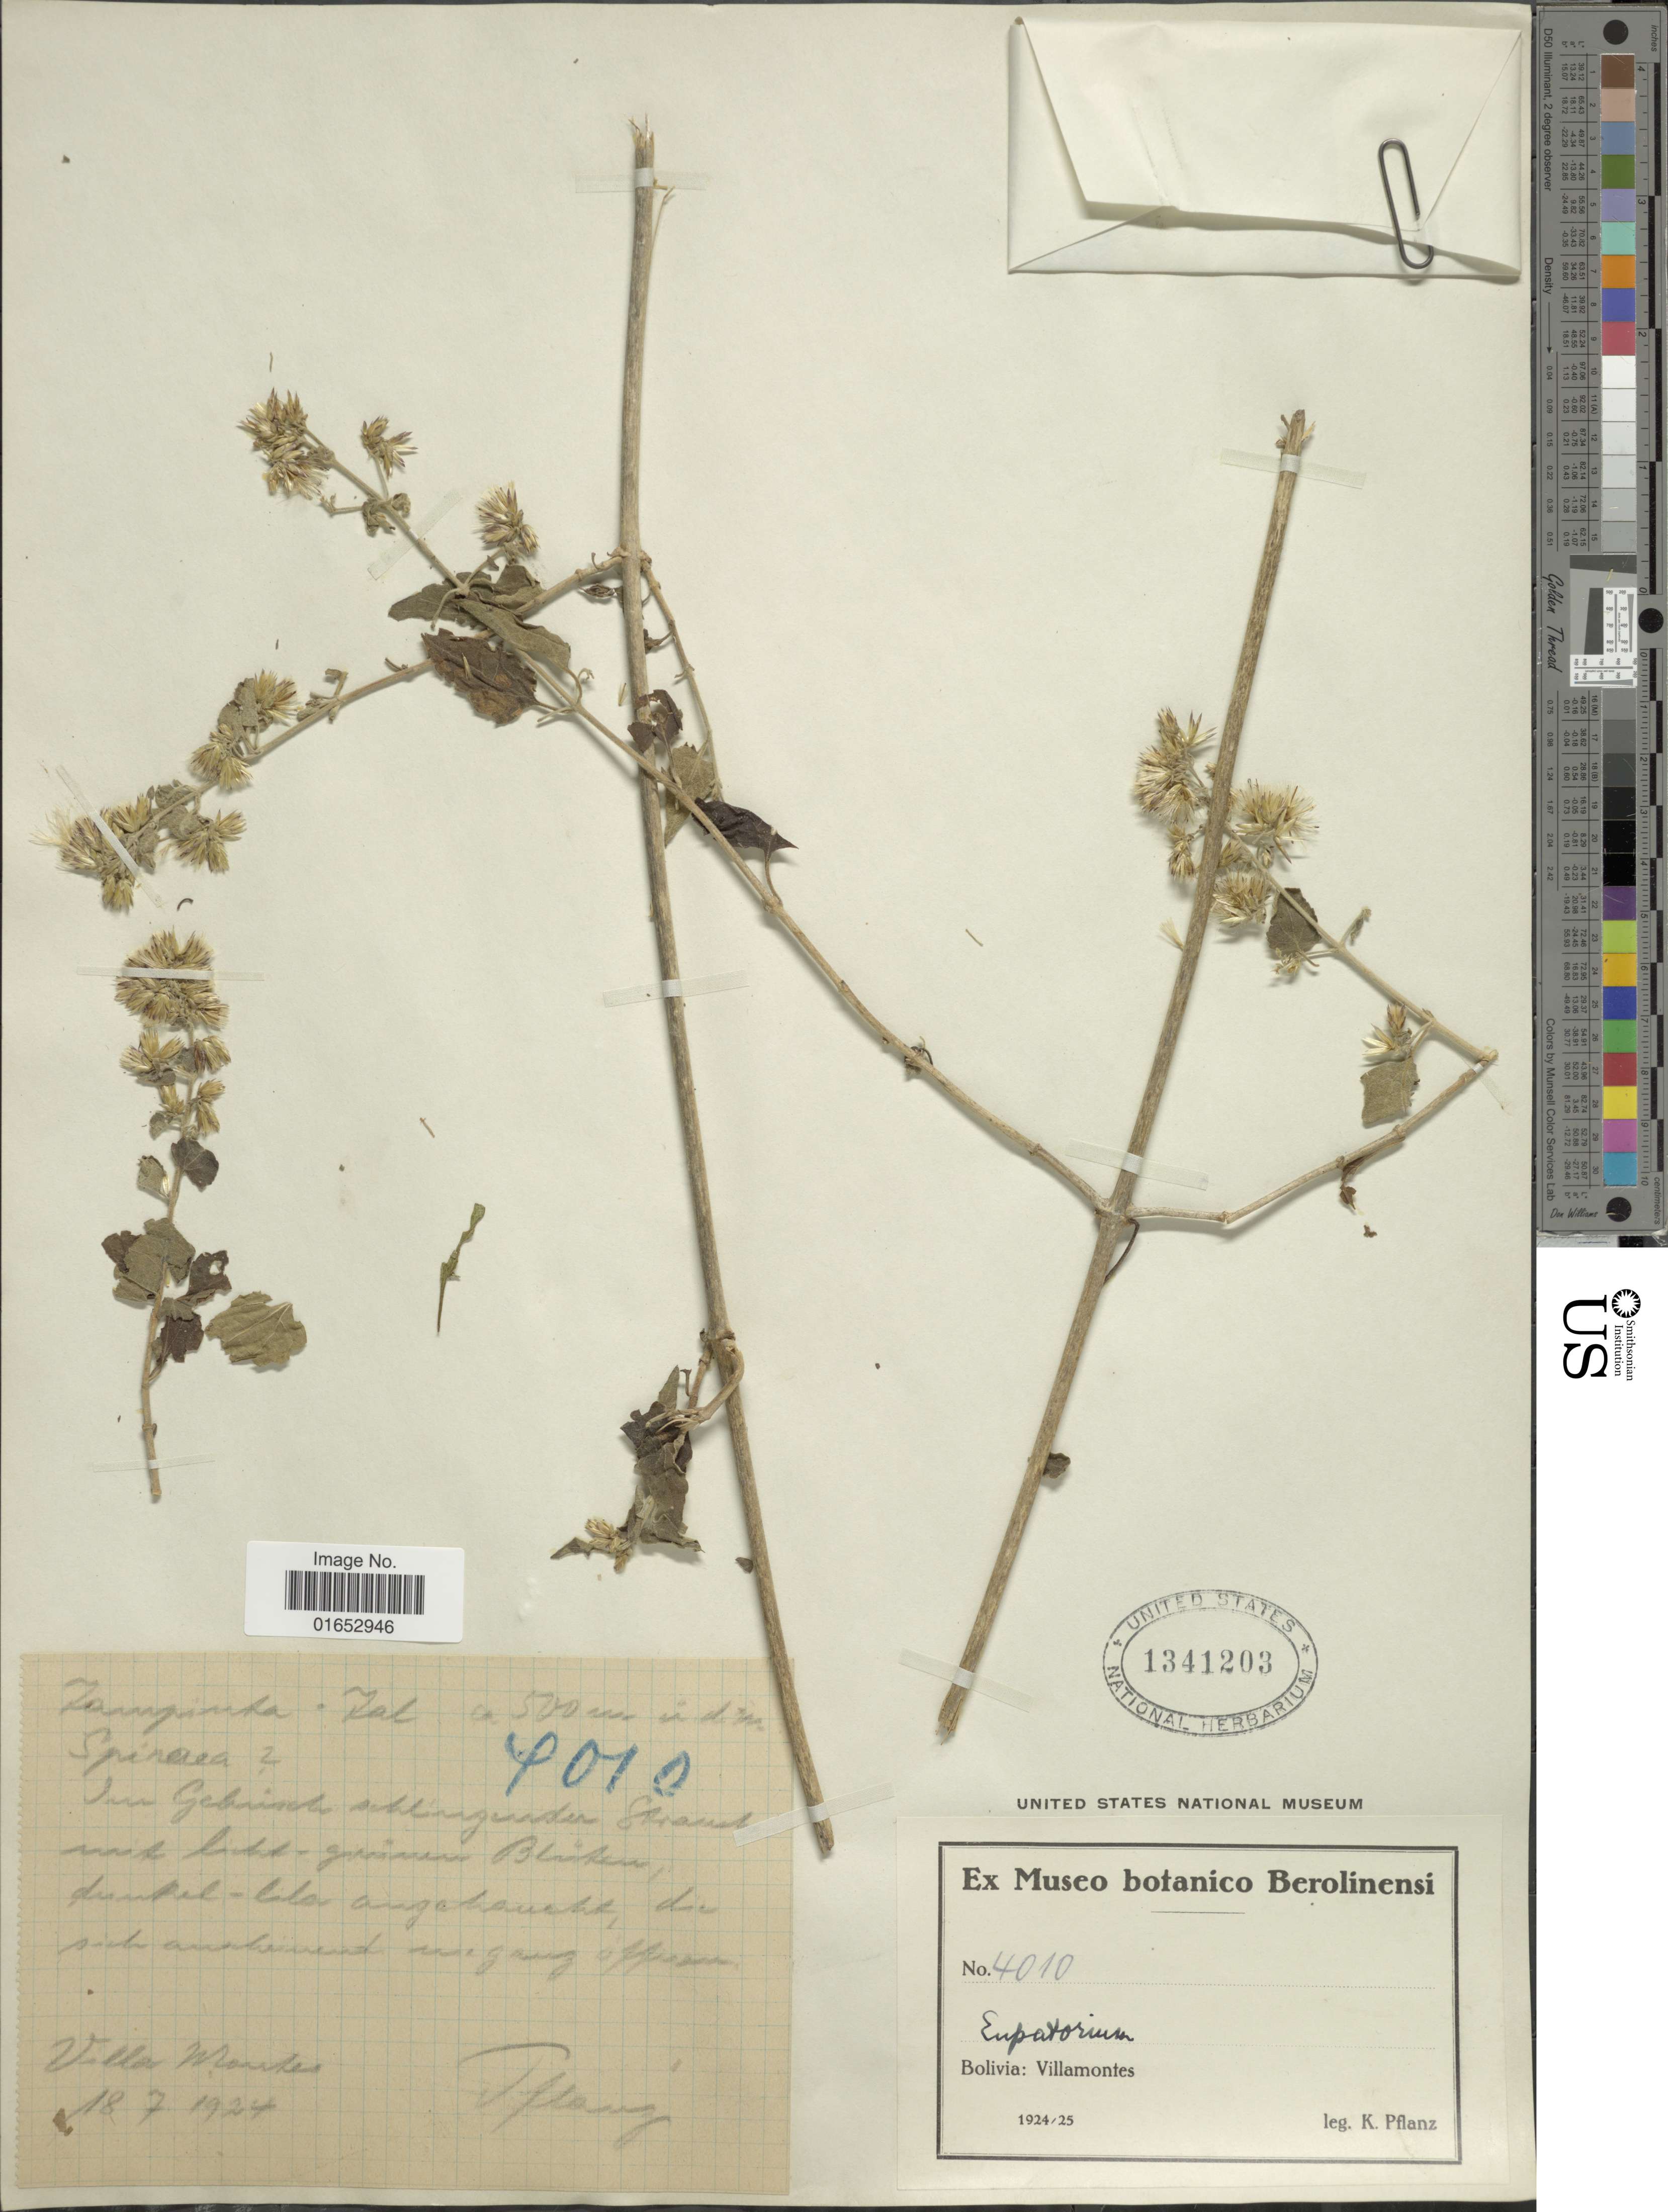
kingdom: Plantae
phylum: Tracheophyta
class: Magnoliopsida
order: Asterales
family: Asteraceae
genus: Austrobrickellia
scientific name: Austrobrickellia patens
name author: (D. Don ex Hook. & Arn.) R.M. King & H. Rob.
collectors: K. Pflanz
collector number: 4010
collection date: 1924-07-18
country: Bolivia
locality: Villamontes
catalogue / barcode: US 1341203